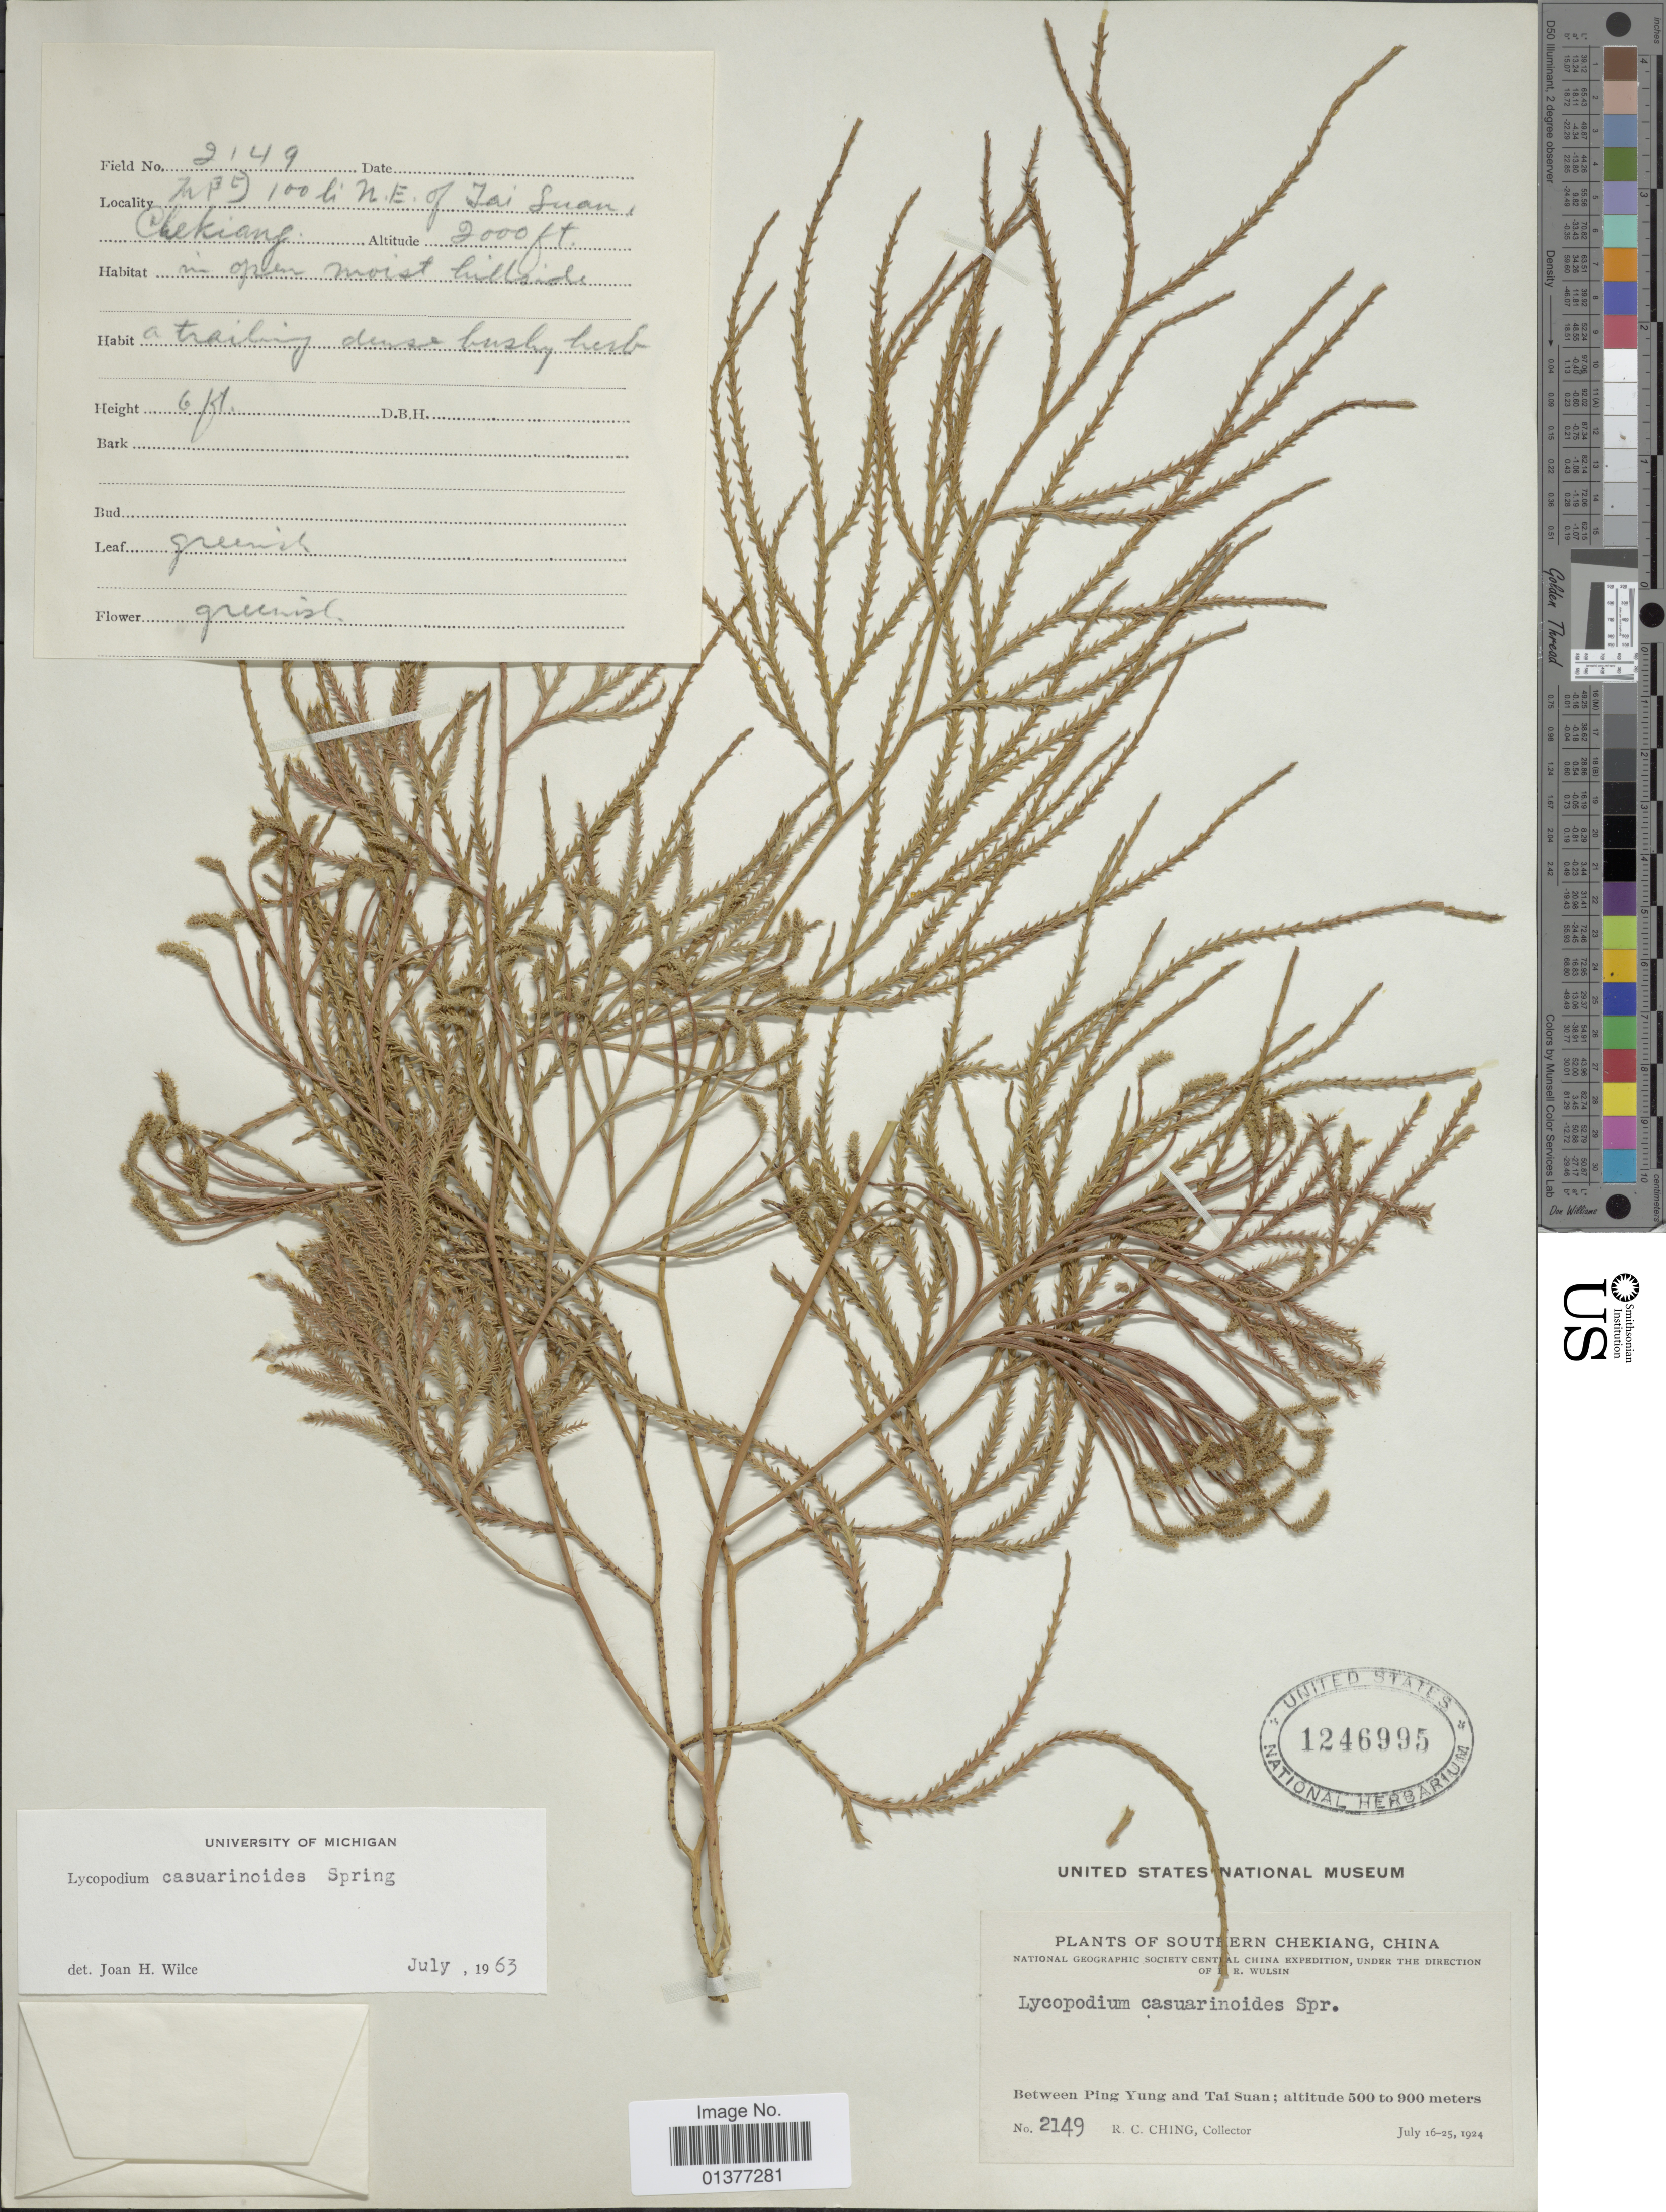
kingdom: Plantae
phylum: Tracheophyta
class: Lycopodiopsida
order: Lycopodiales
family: Lycopodiaceae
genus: Lycopodiastrum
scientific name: Lycopodiastrum casuarinoides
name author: (Spring) Holub ex R.D. Dixit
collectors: R. C. Ching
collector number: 2149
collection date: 1924-07-16/1925-07-25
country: China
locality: Southern Chekiang, between Ping Yung and Tai Suan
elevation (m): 500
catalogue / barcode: US 1246995